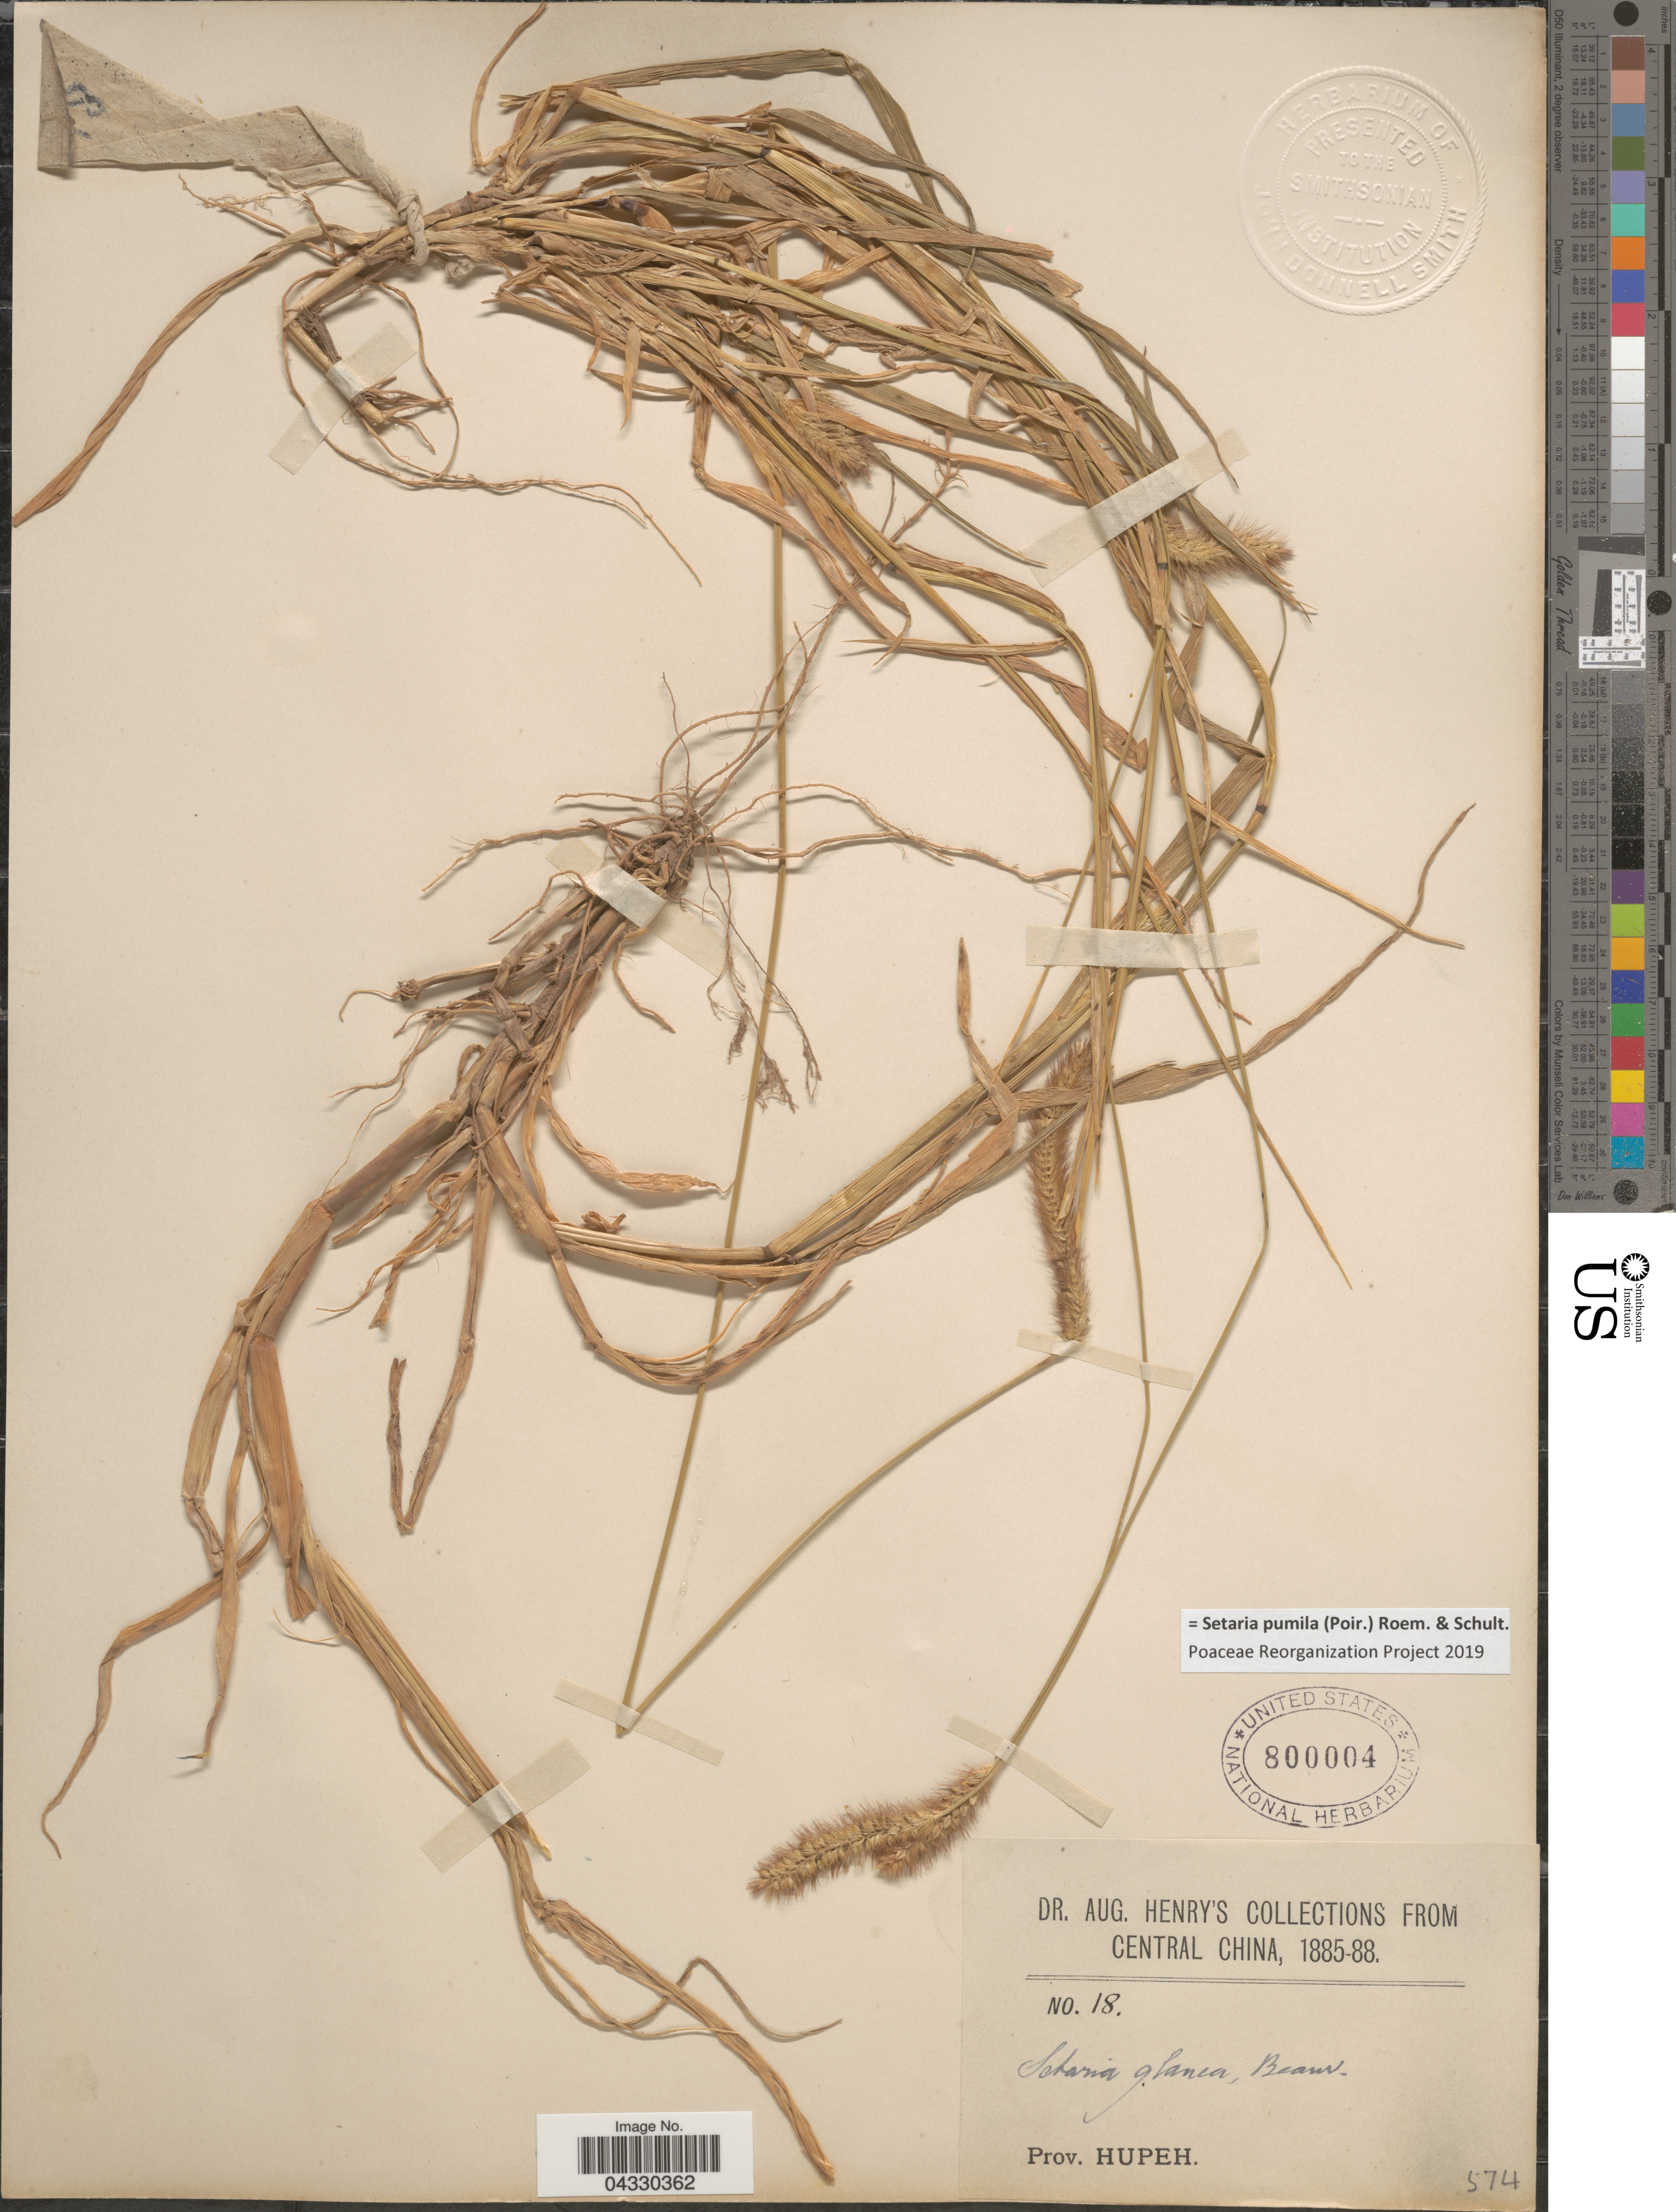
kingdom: Plantae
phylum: Tracheophyta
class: Liliopsida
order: Poales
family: Poaceae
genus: Setaria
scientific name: Setaria pumila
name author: (Poir.) Roem. & Schult.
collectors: A. Henry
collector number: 18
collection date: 1885/1888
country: China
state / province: Hubei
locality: Central China. Prov. Hupeh.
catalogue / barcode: US 800004